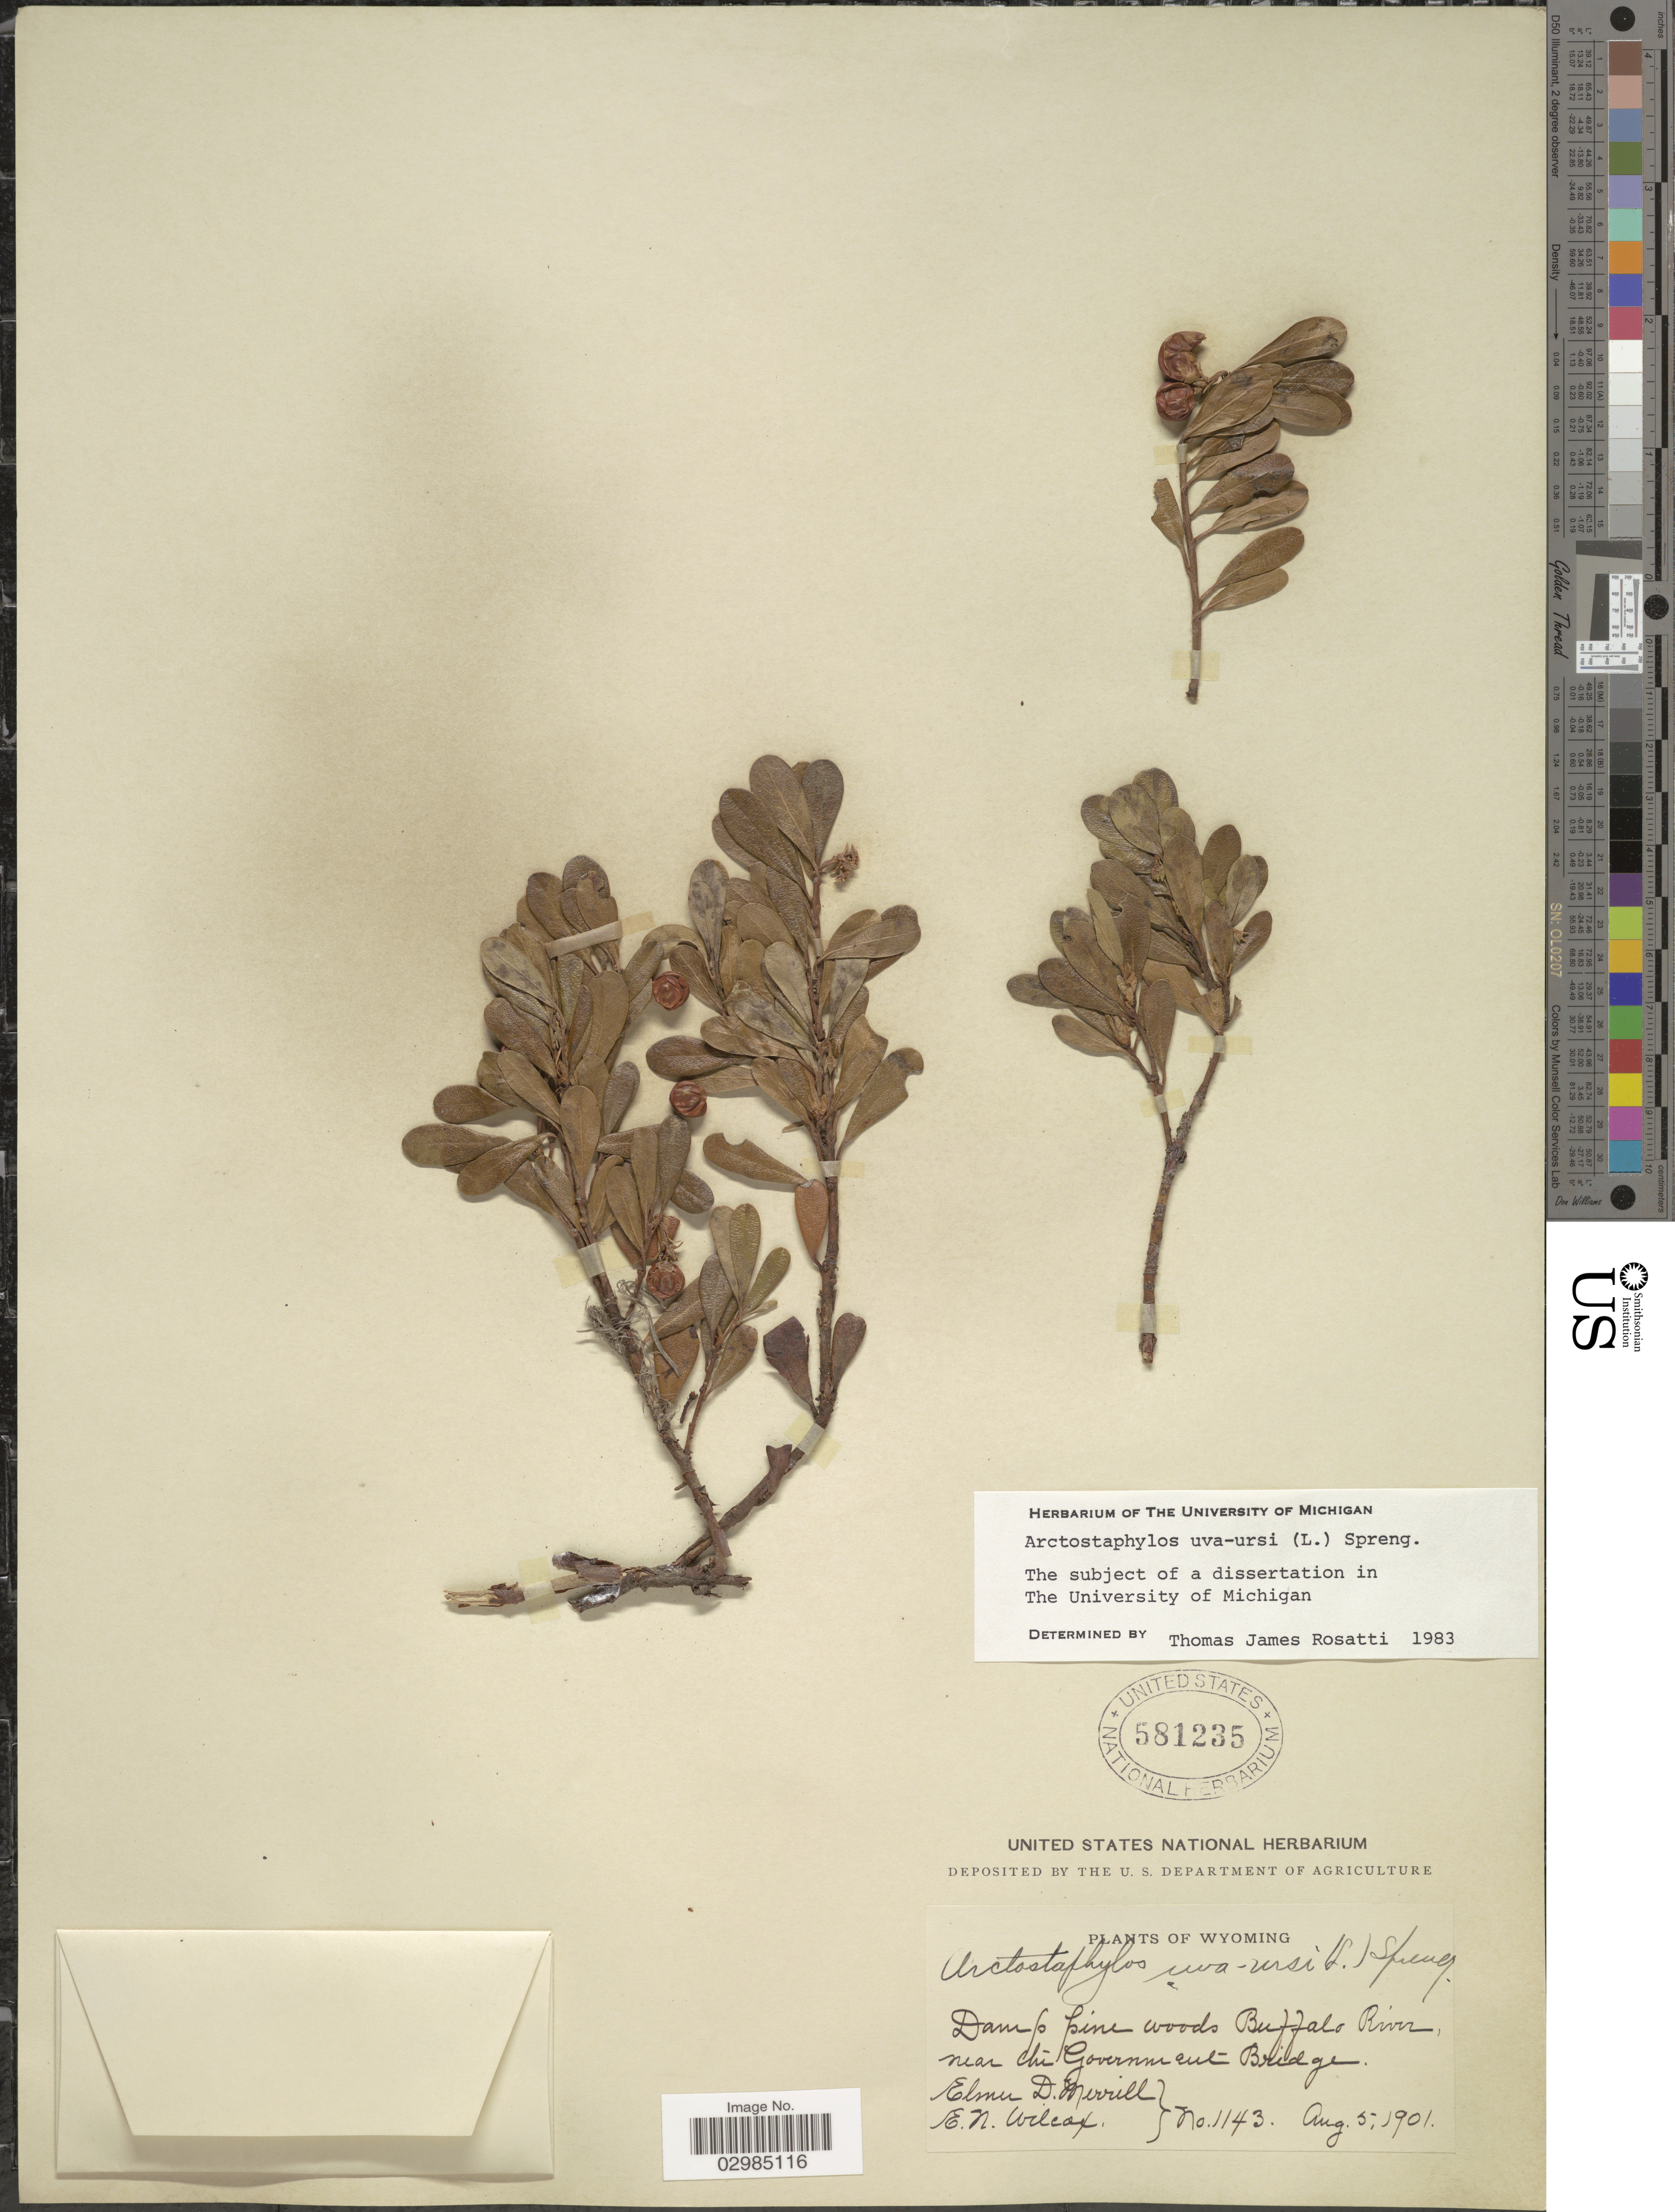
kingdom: Plantae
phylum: Tracheophyta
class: Magnoliopsida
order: Ericales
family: Ericaceae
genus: Arctostaphylos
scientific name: Arctostaphylos uva-ursi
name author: (L.) Spreng.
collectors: E. D. Merrill & E. Wilcox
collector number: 1143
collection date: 1901-08-05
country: United States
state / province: Wyoming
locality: Damp pine woods Buffalo River, near the Government Bridge.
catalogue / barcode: US 581235